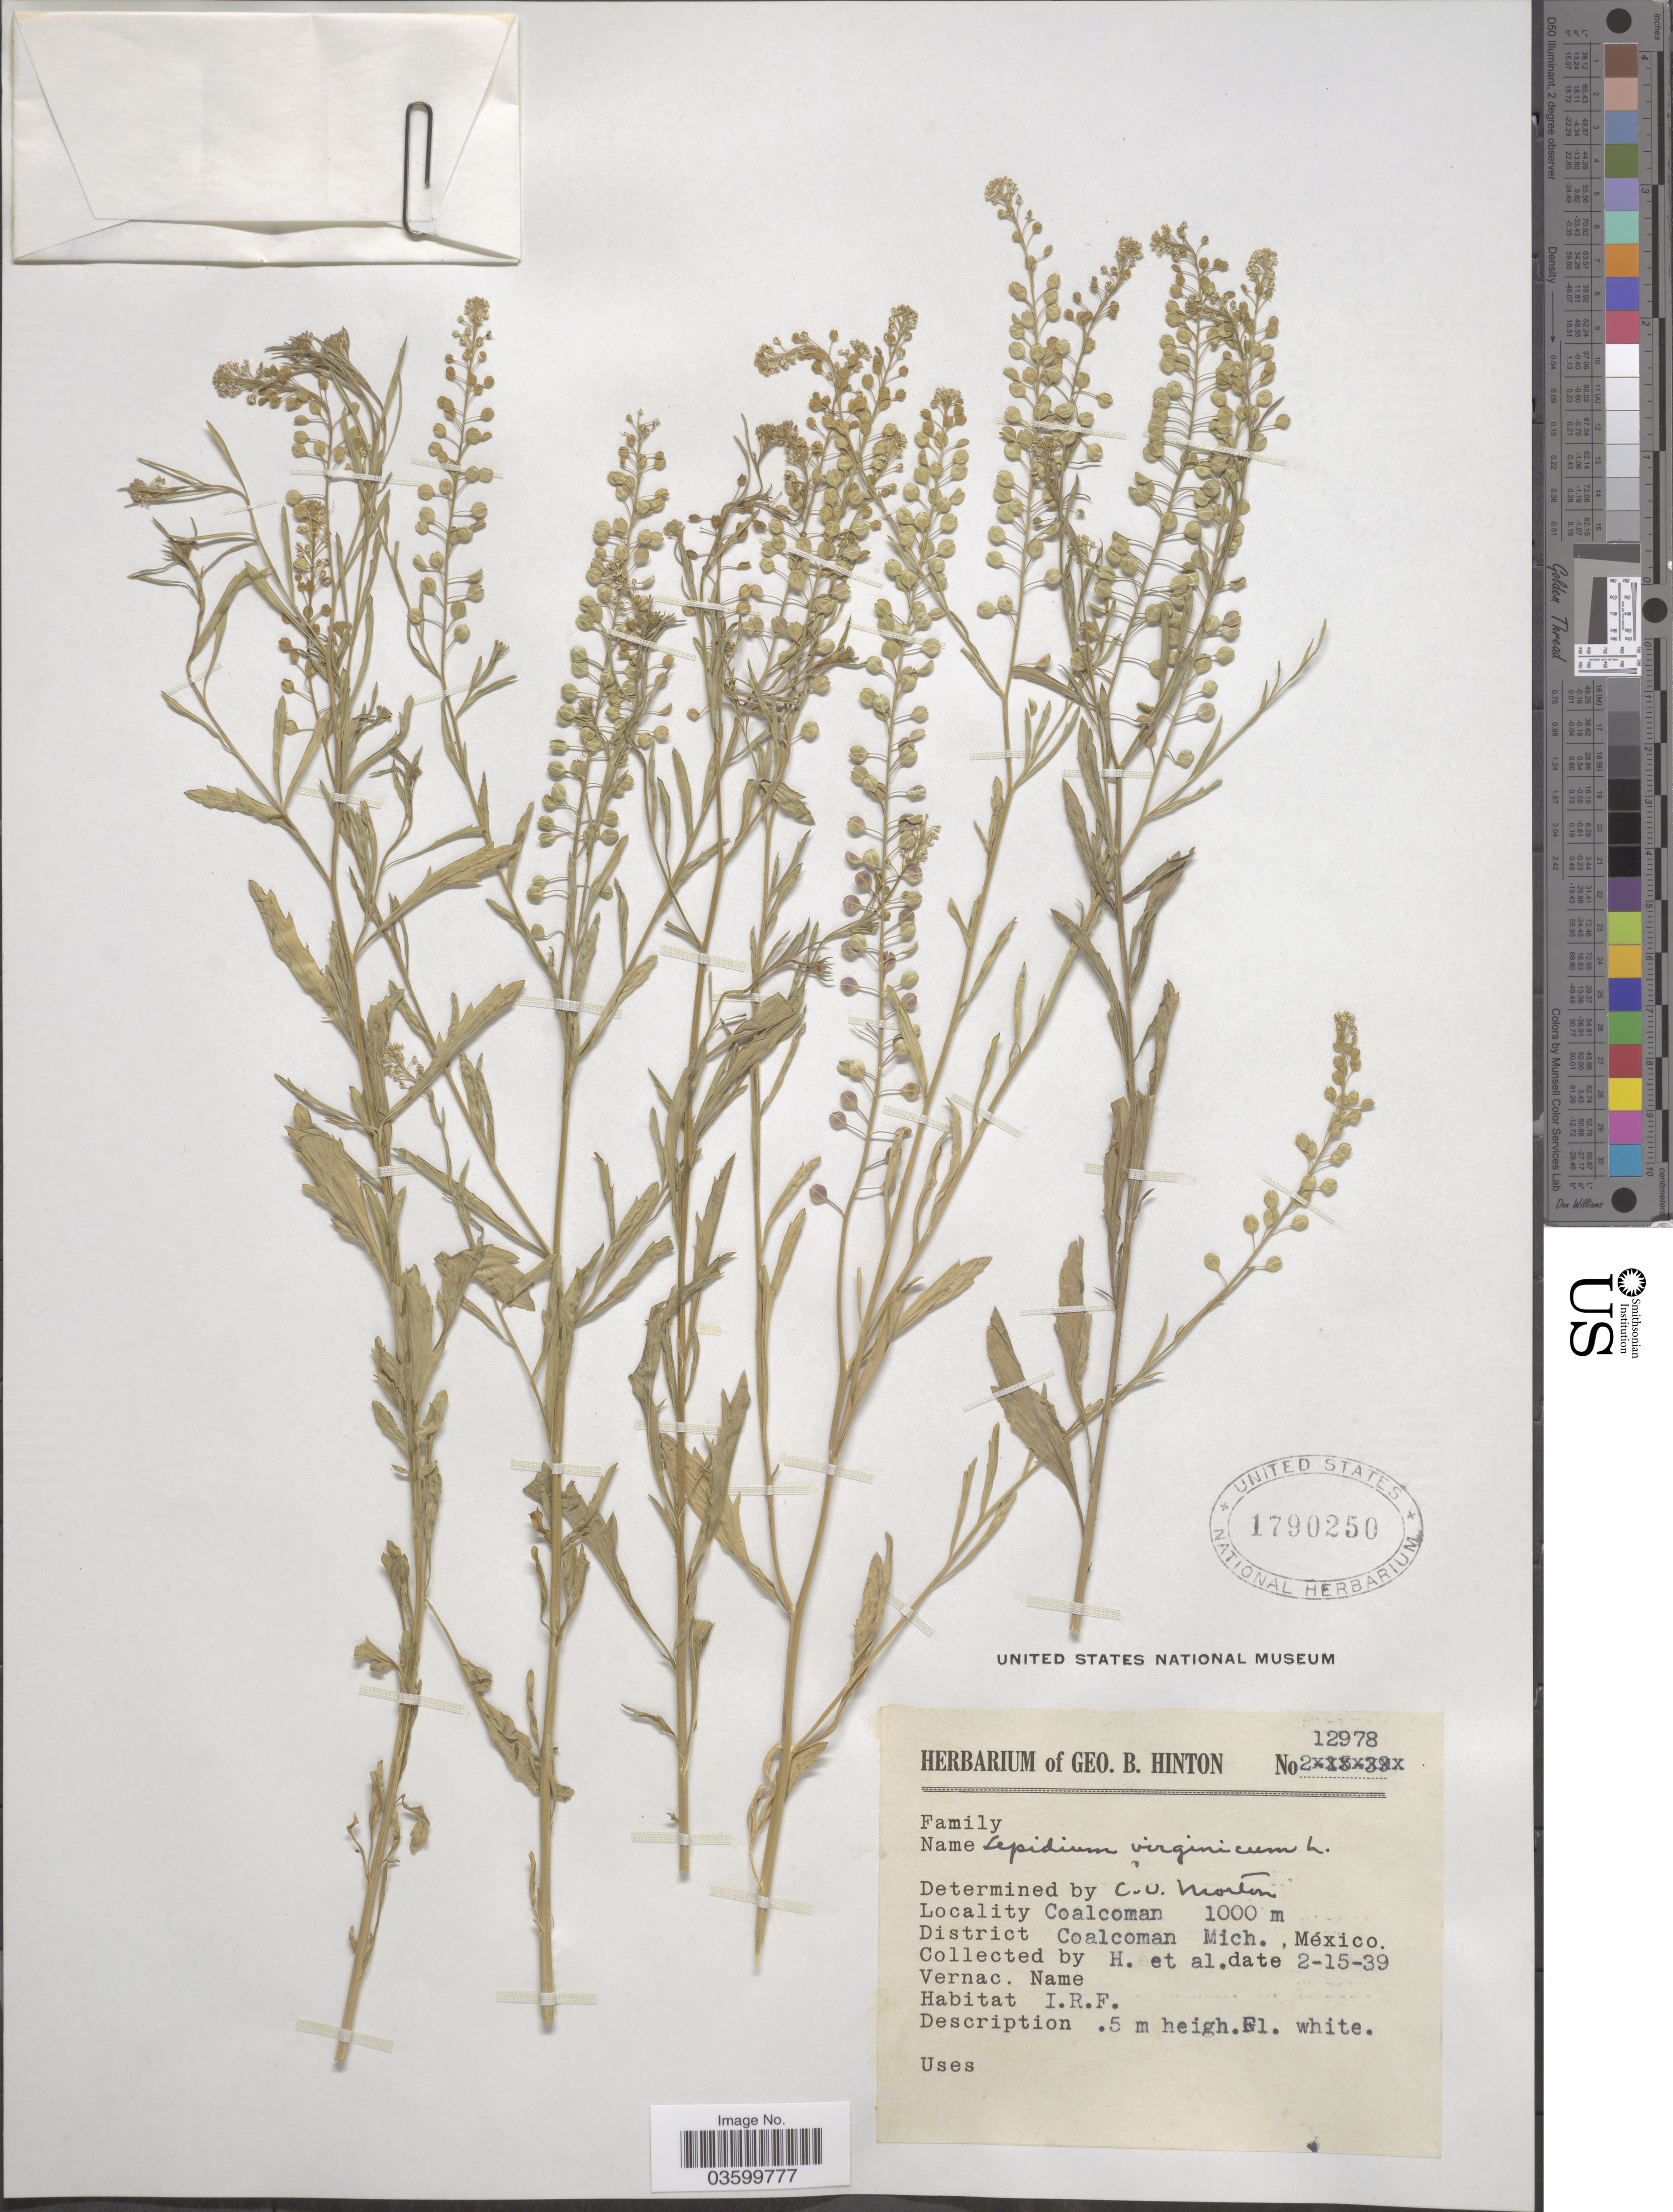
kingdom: Plantae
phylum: Tracheophyta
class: Magnoliopsida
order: Brassicales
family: Brassicaceae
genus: Lepidium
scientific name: Lepidium virginicum var. pubescens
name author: (Greene) C.L. Hitchc.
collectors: G. B. Hinton & et al.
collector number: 12978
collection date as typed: Transcribed d/m/y: 15/2/39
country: Mexico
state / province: Michoacán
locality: Coalcoman. District Coalcoman.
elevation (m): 1000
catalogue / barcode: US 1790250